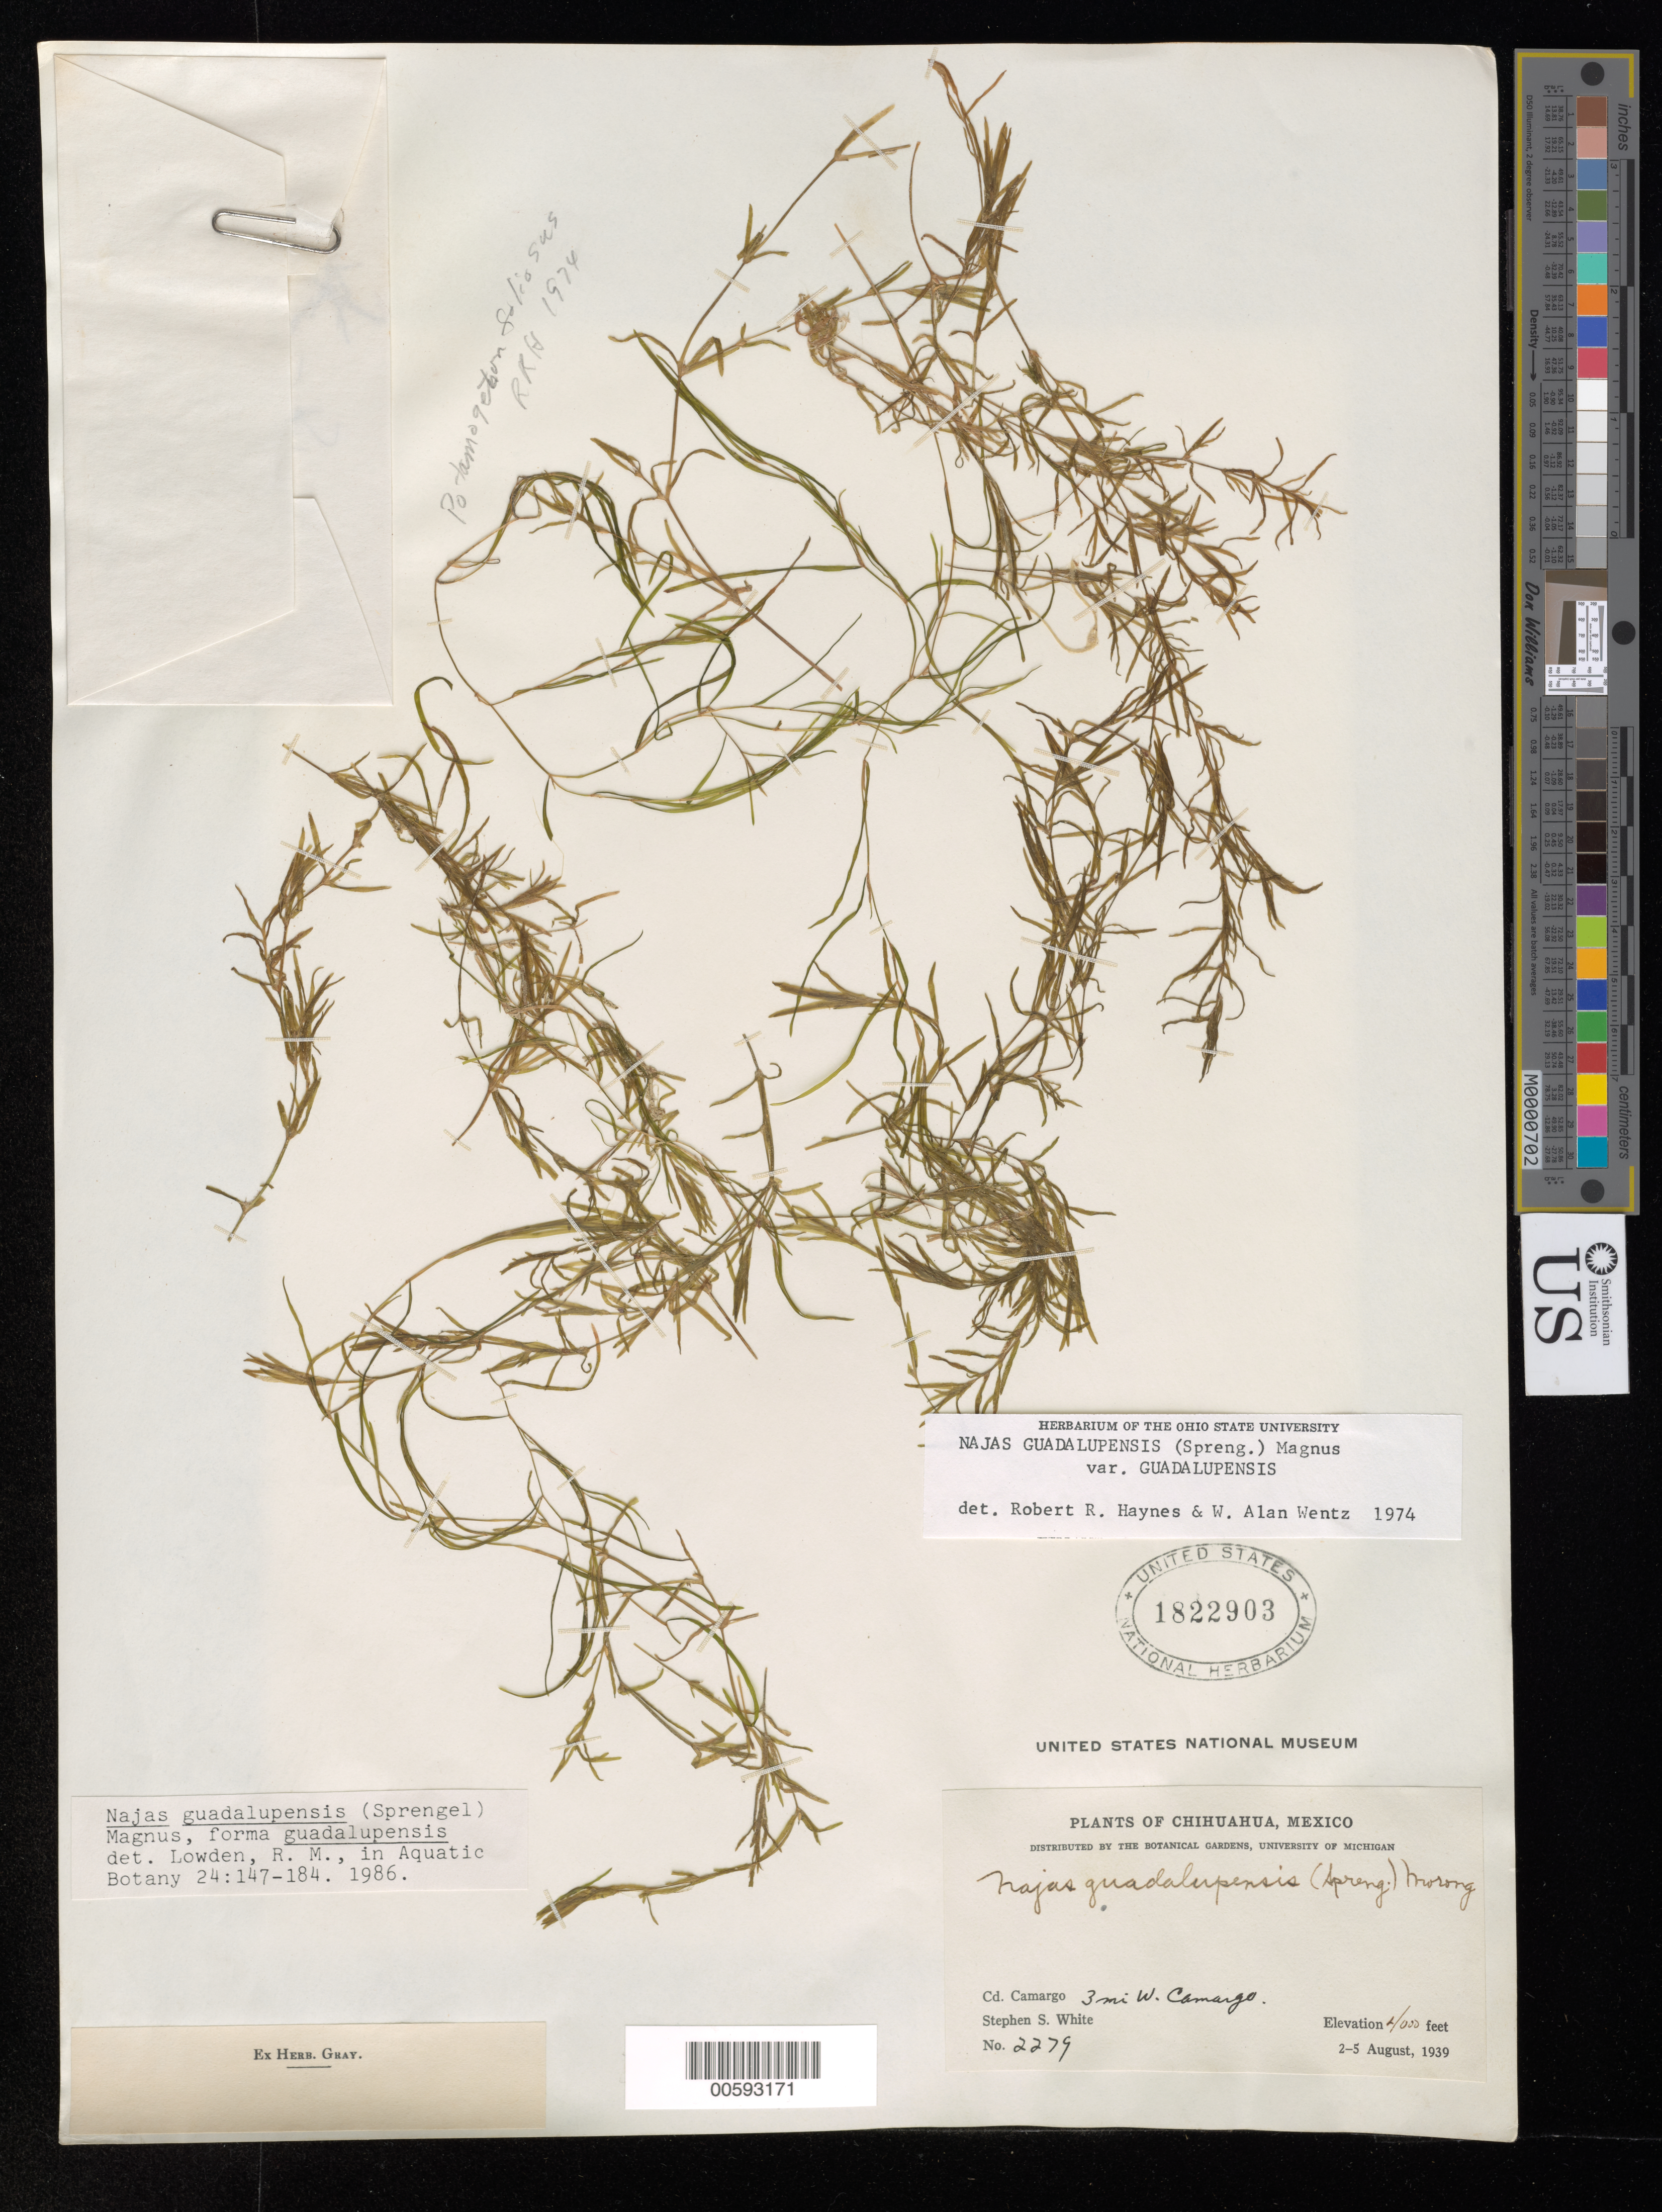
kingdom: Plantae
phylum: Tracheophyta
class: Liliopsida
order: Alismatales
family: Hydrocharitaceae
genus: Najas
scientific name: Najas guadalupensis var. guadalupensis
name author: (Spreng.) Magnus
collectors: S. S. White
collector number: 2279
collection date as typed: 02 Aug 1939 to 05 Aug 1939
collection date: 1939-08-02/1939-08-05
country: Mexico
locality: W of Camargo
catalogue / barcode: US 1822903